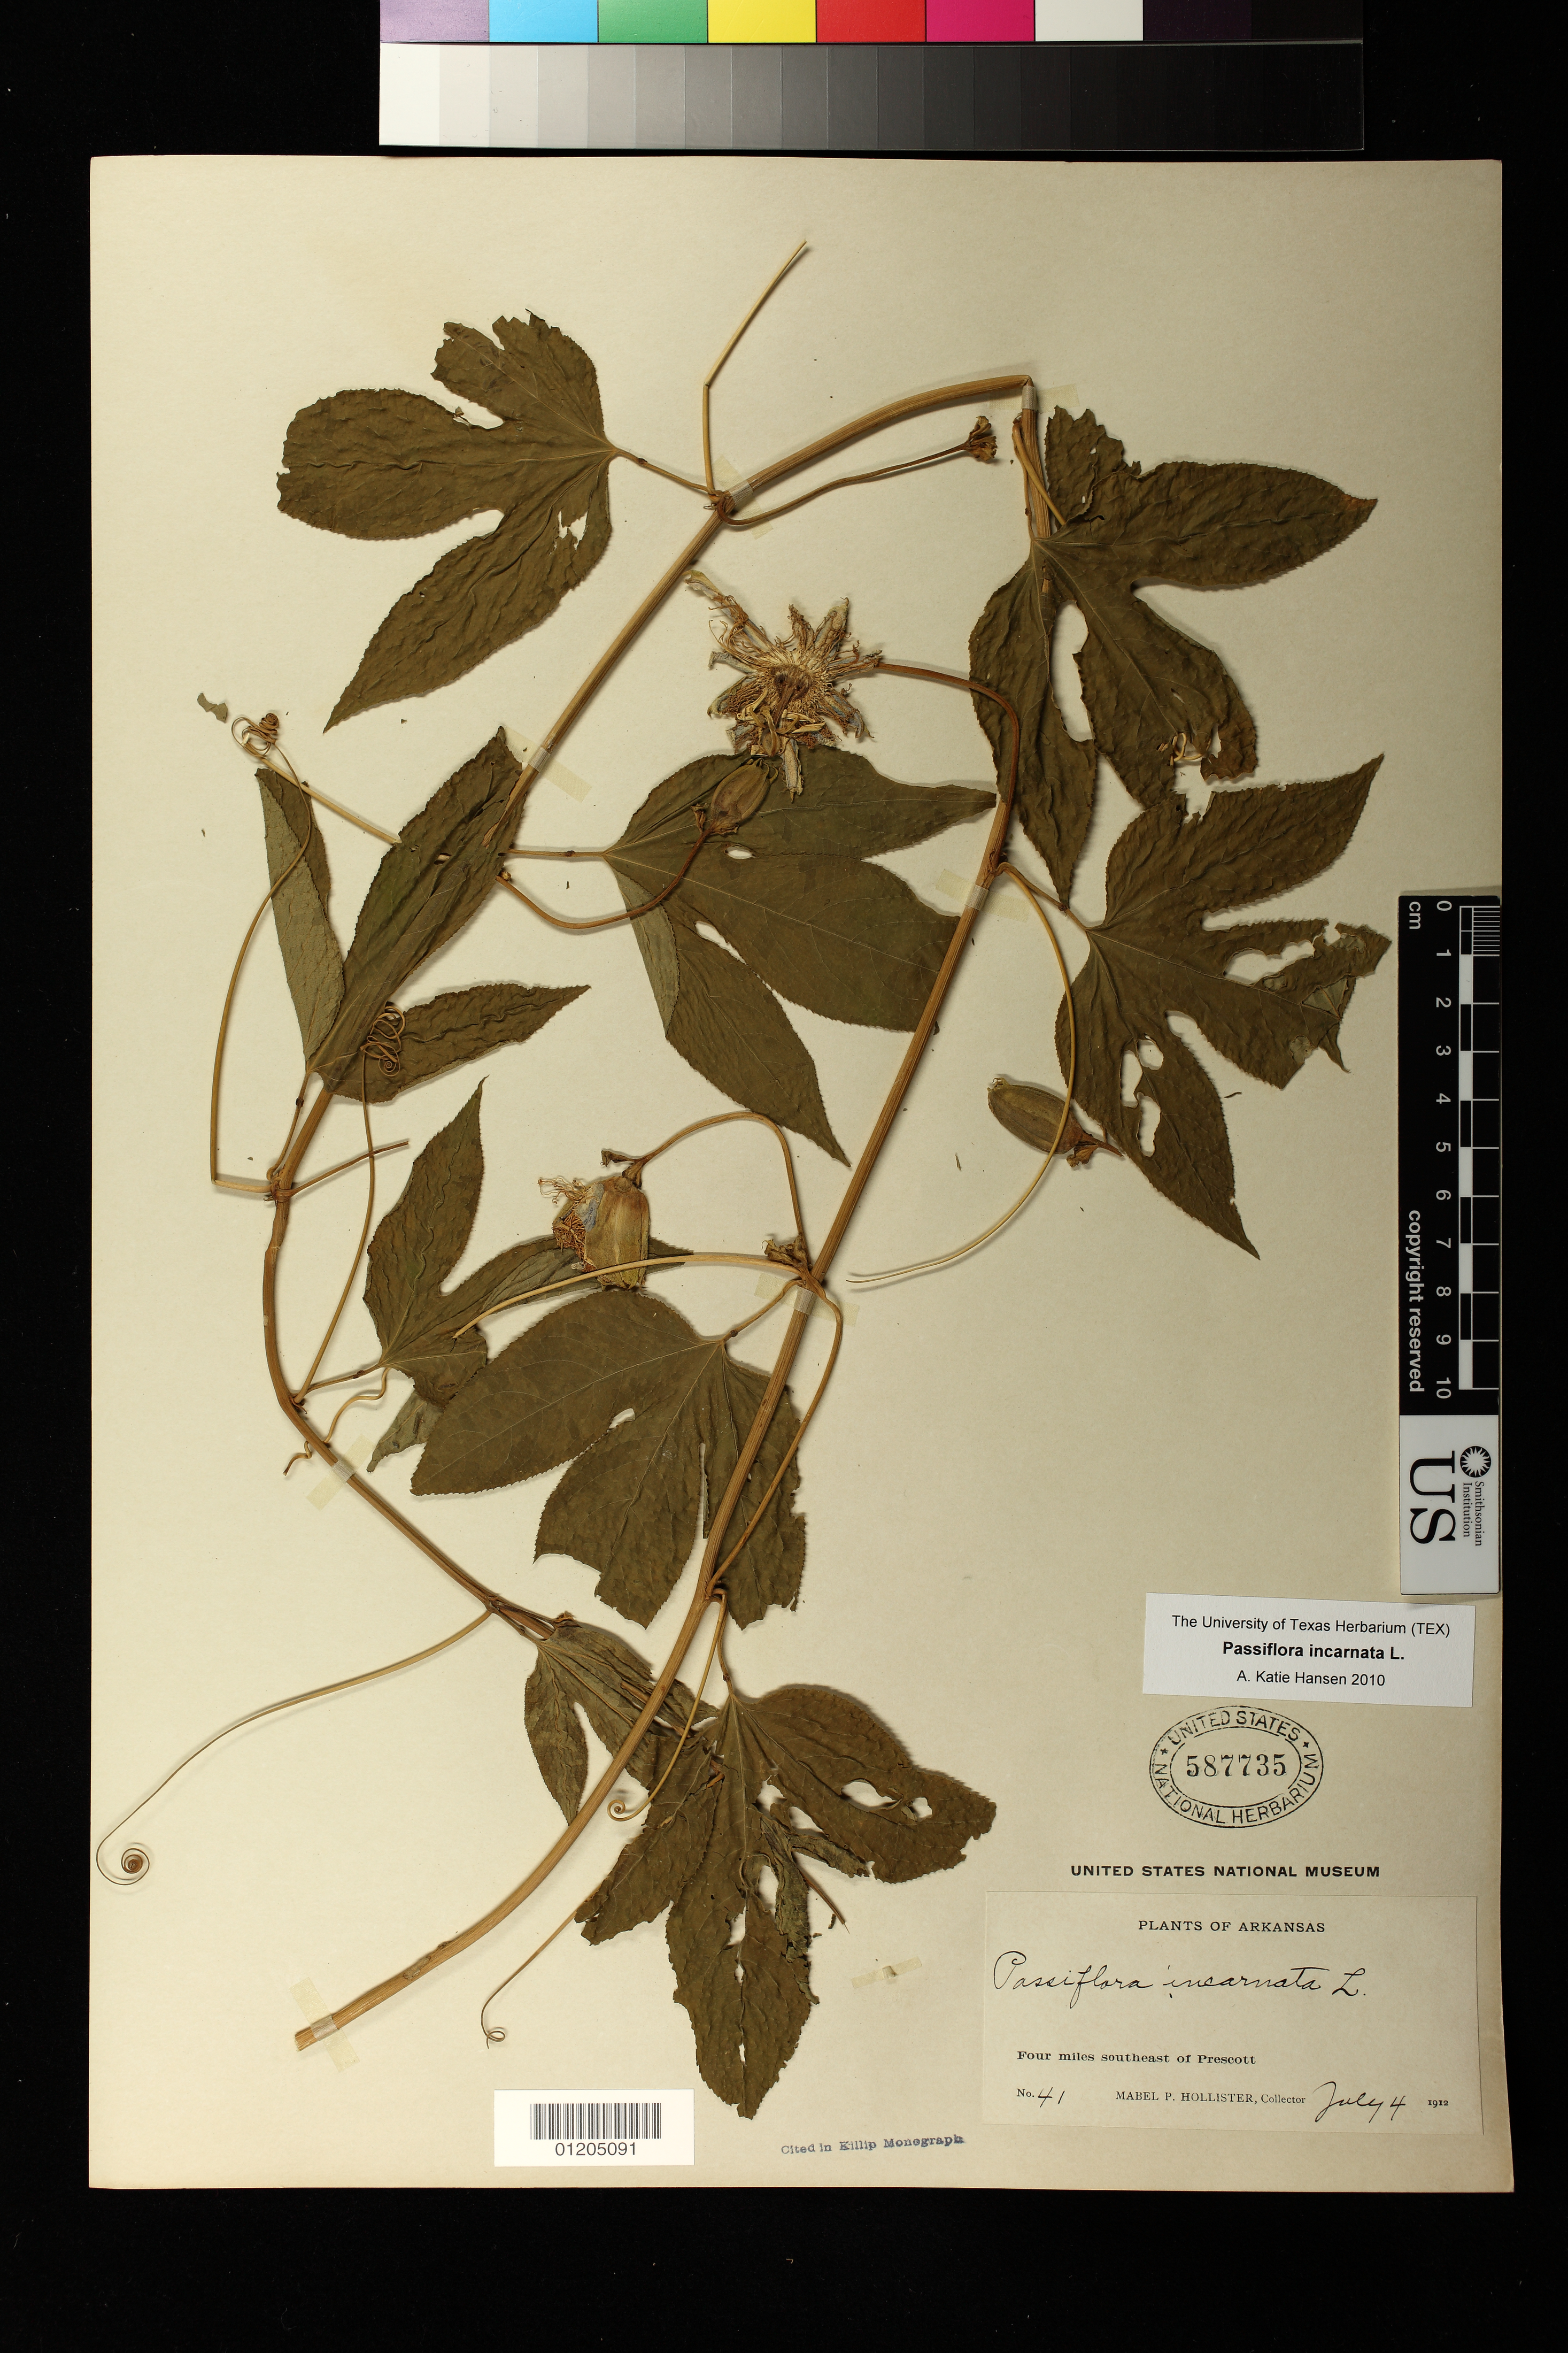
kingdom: Plantae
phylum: Tracheophyta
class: Magnoliopsida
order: Malpighiales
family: Passifloraceae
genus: Passiflora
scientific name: Passiflora incarnata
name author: L.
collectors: M. Hollister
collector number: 41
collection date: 1912-07-04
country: United States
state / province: Arkansas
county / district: Nevada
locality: Four miles southeast of Prescott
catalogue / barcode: US 587735